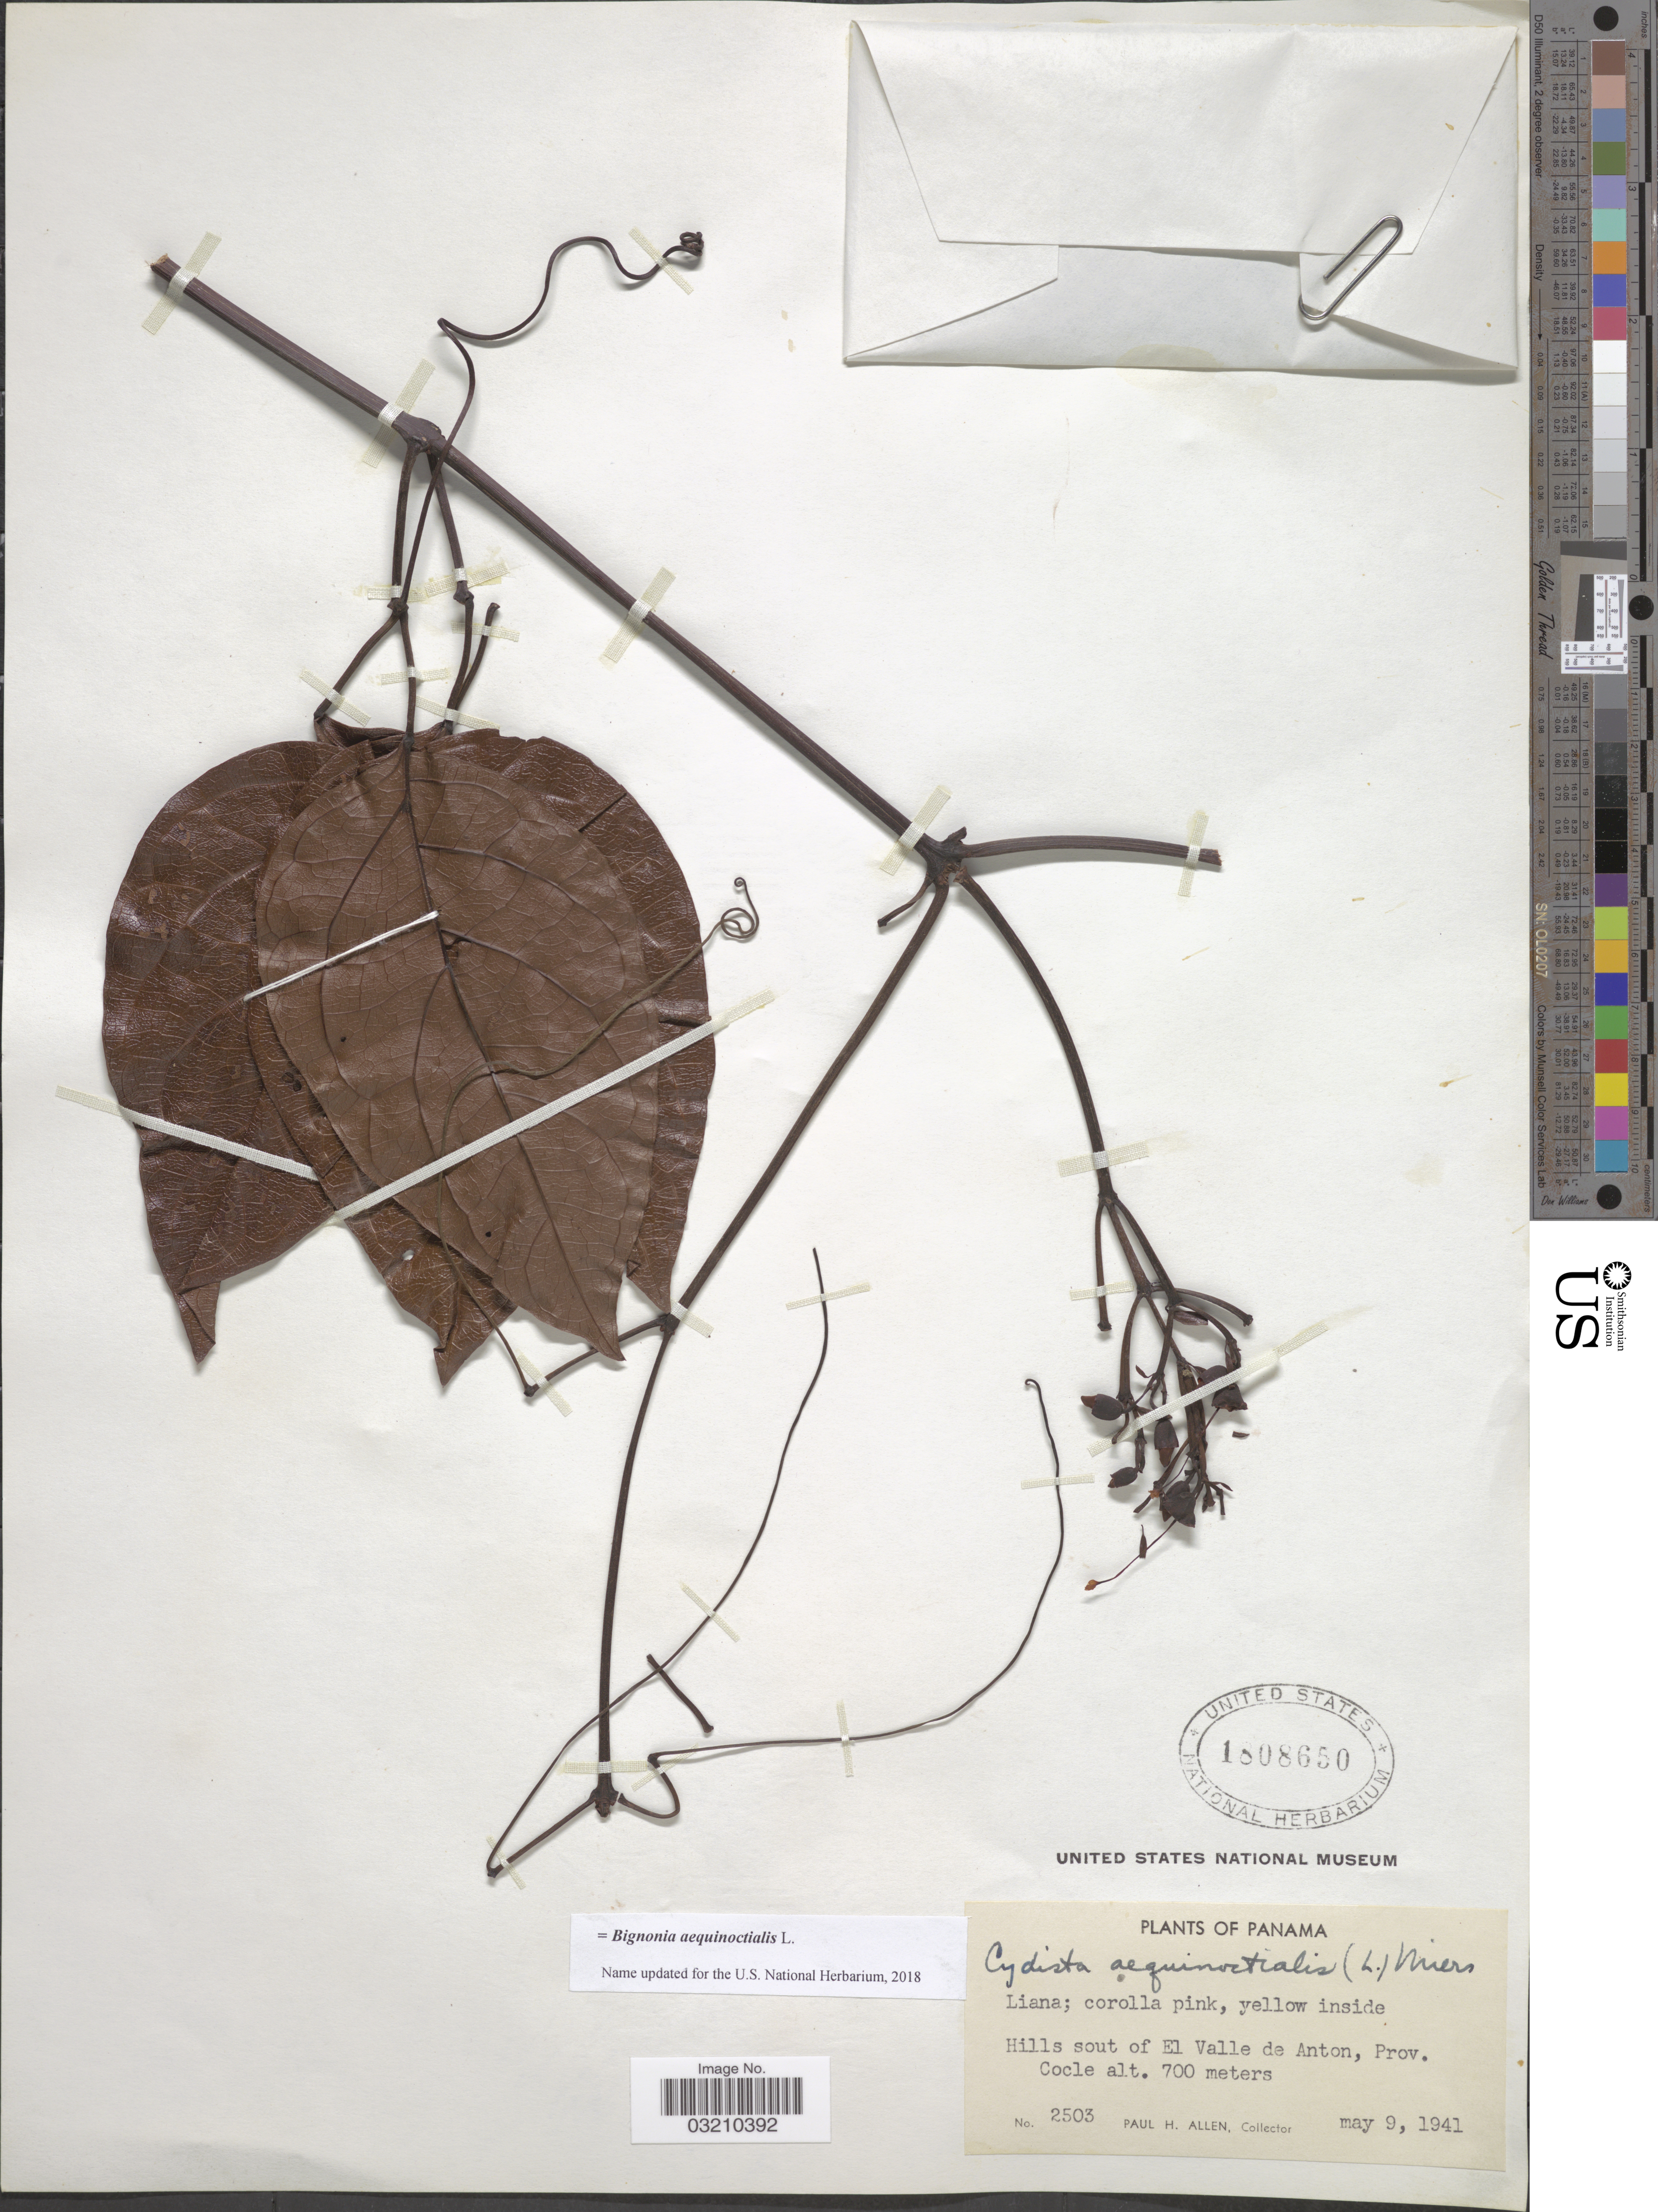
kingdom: Plantae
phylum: Tracheophyta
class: Magnoliopsida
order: Lamiales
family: Bignoniaceae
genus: Bignonia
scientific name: Bignonia aequinoctialis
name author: L.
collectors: P. H. Allen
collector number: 2503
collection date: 1941-05-09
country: Panama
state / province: Coclé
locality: Hills sout of El Valle de Anton.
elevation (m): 700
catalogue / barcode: US 1808650